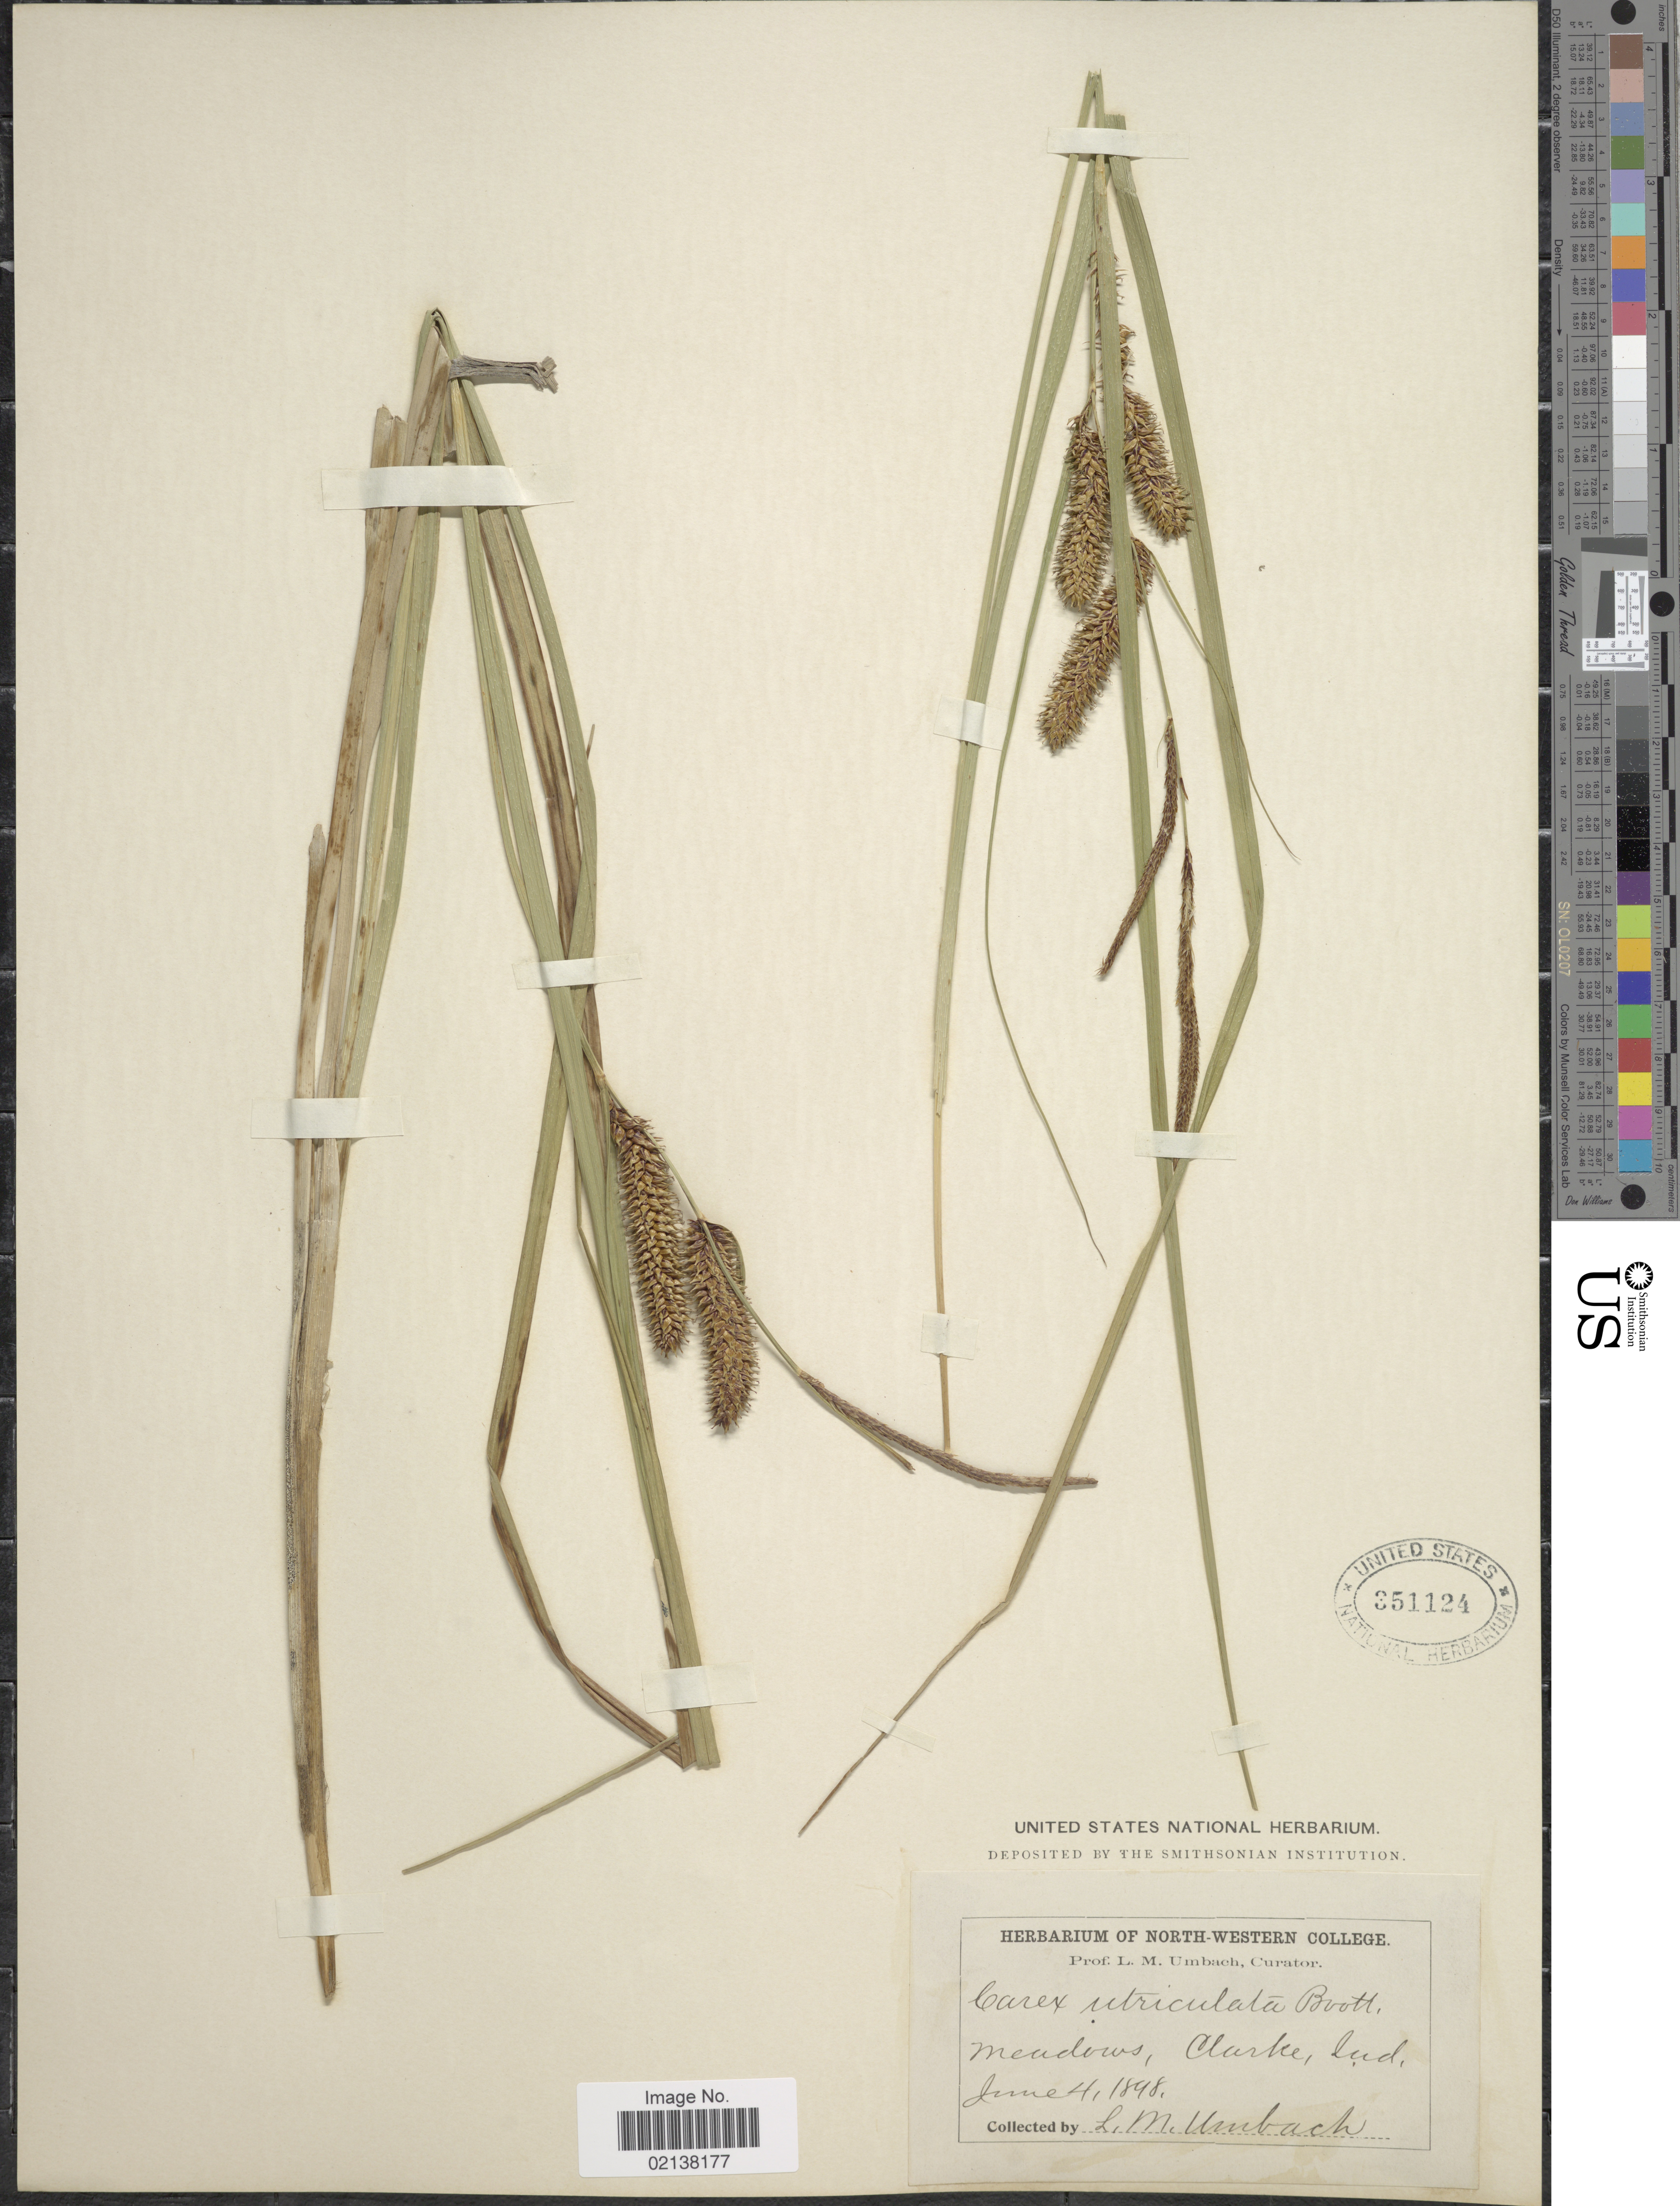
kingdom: Plantae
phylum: Tracheophyta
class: Liliopsida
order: Poales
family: Cyperaceae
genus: Carex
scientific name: Carex utriculata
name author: Boott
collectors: L. M. Umbach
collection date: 1898-06-04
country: United States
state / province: Indiana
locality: Meadows, Clarke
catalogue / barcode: US 351124